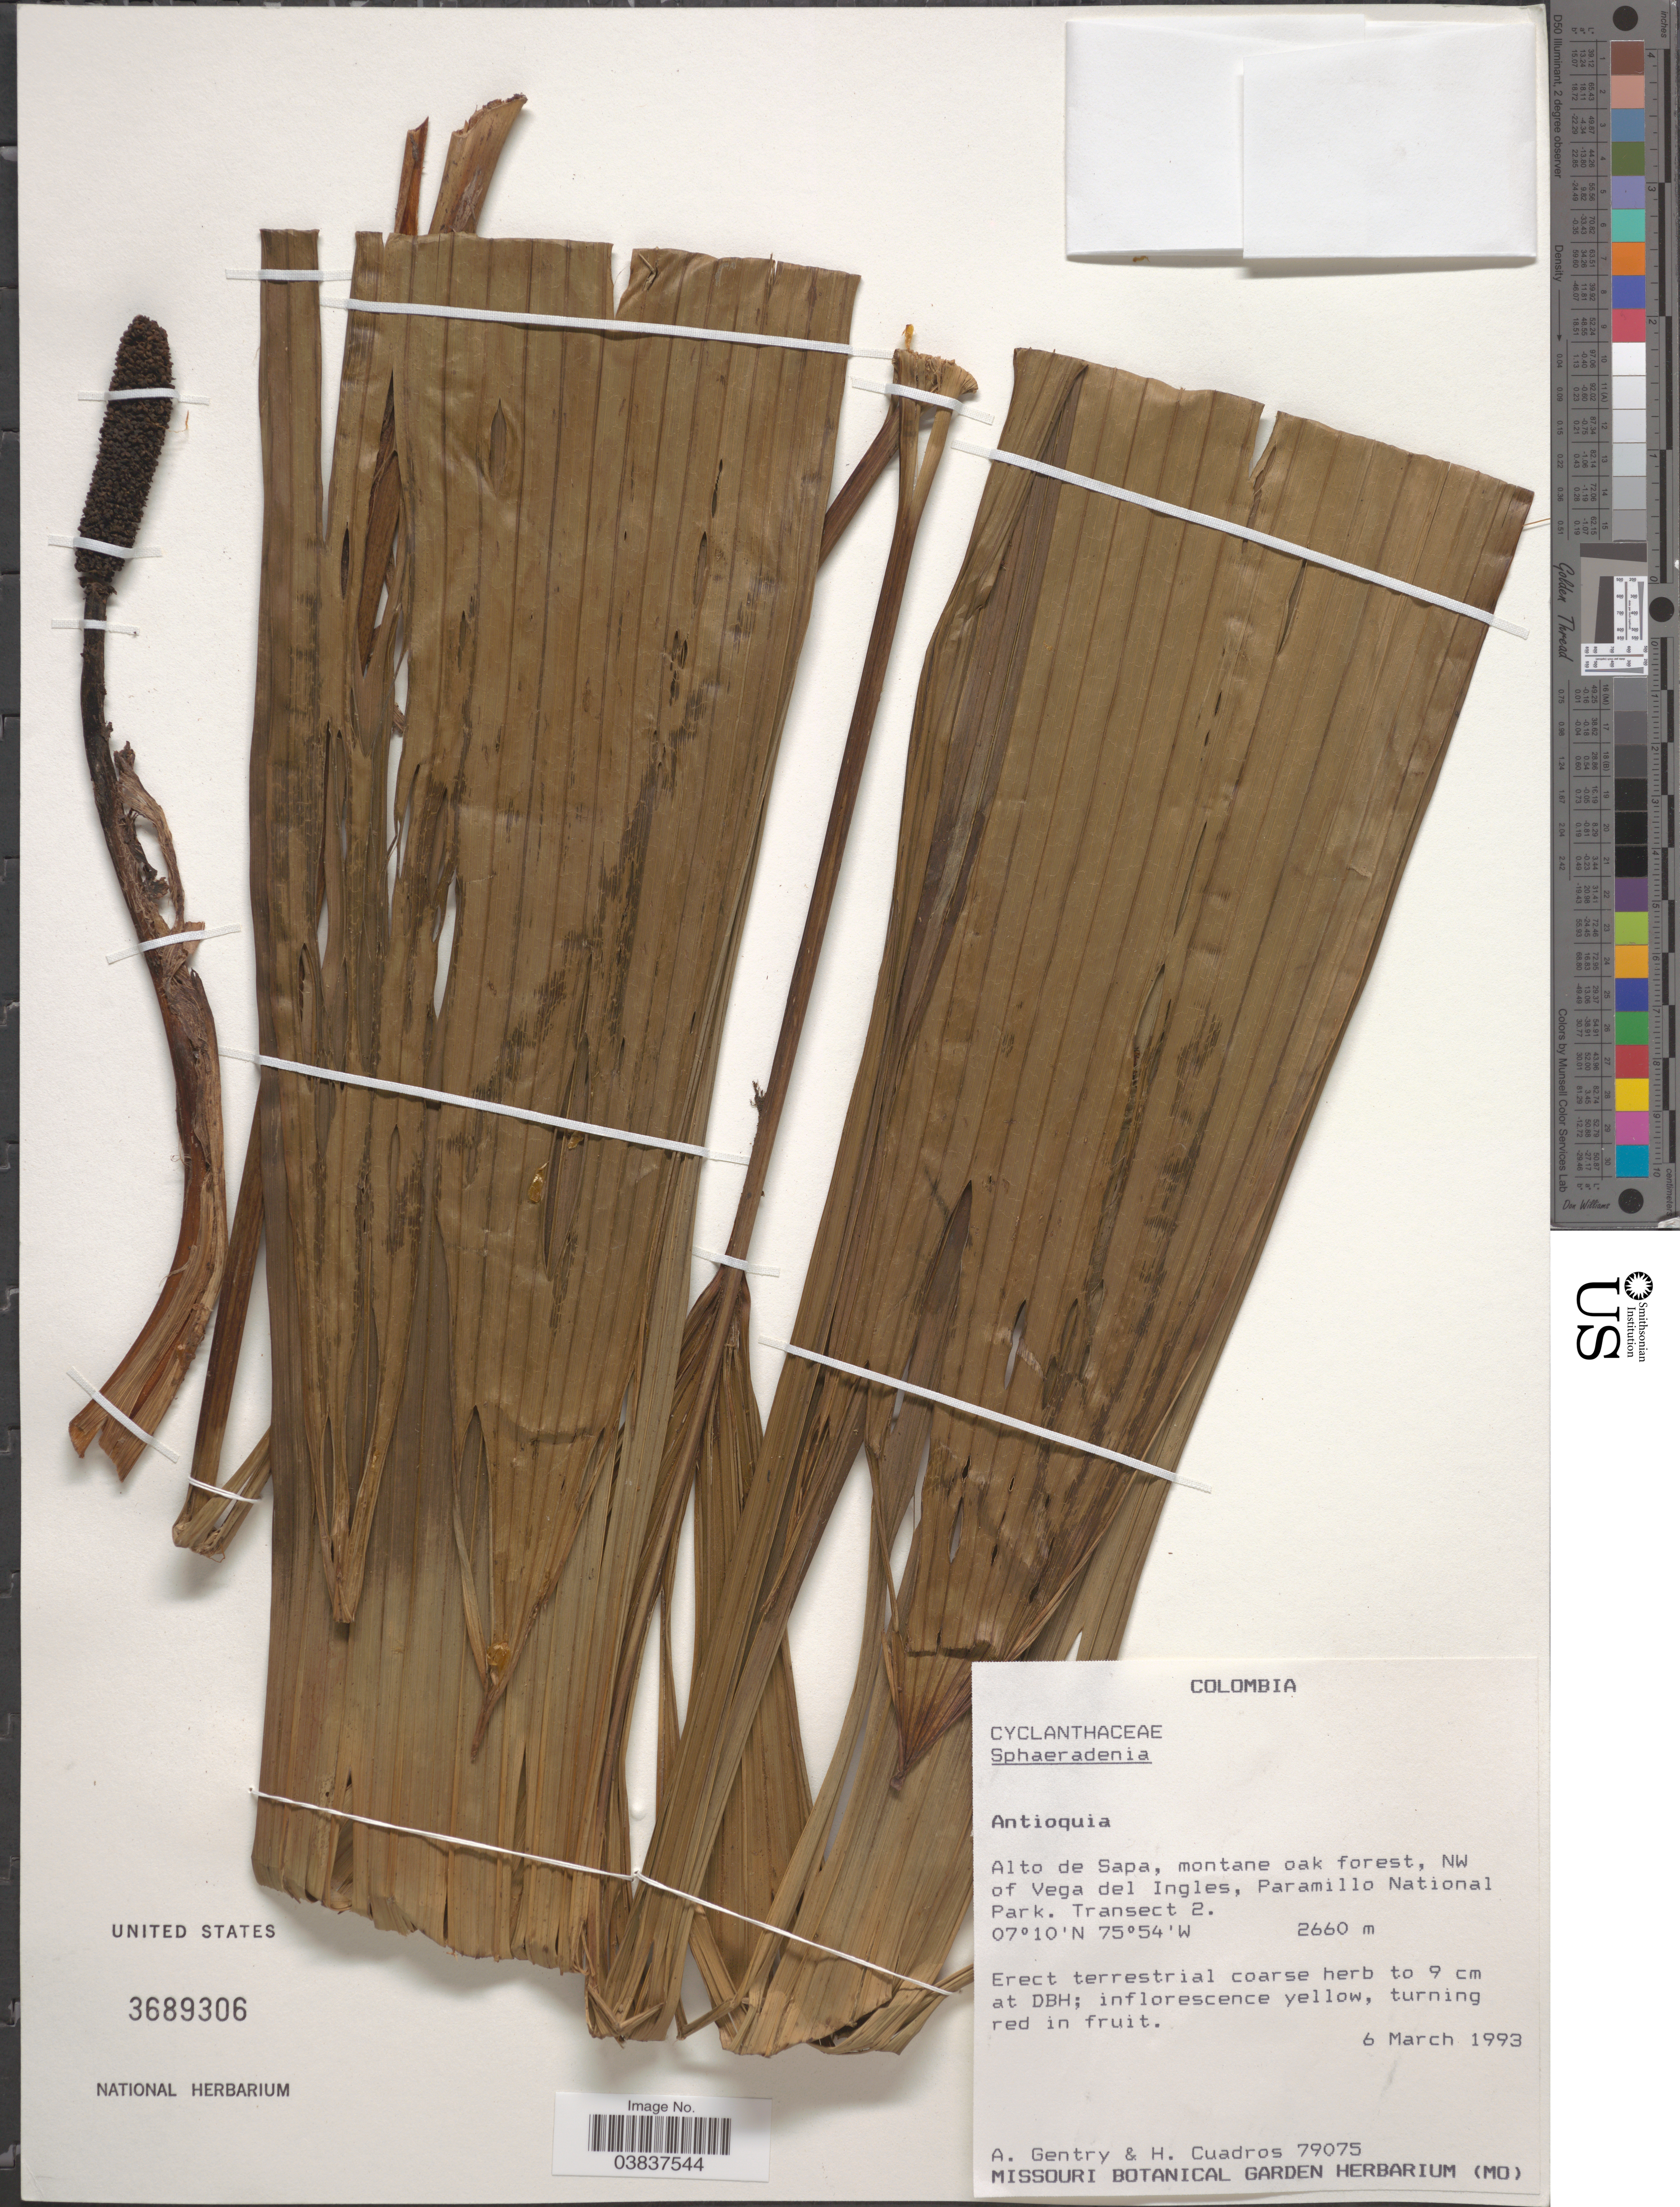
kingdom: Plantae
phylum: Tracheophyta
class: Liliopsida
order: Pandanales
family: Cyclanthaceae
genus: Sphaeradenia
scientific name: Sphaeradenia sp.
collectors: A. H. Gentry & H. Cuadros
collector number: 79075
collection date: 1993-03-06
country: Colombia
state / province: Antioquia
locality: Alto de Sapa, montane oak forest, NW of Vega del Ingles, Paramillo National Park. Transect 2.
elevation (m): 2660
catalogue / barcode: US 3689306